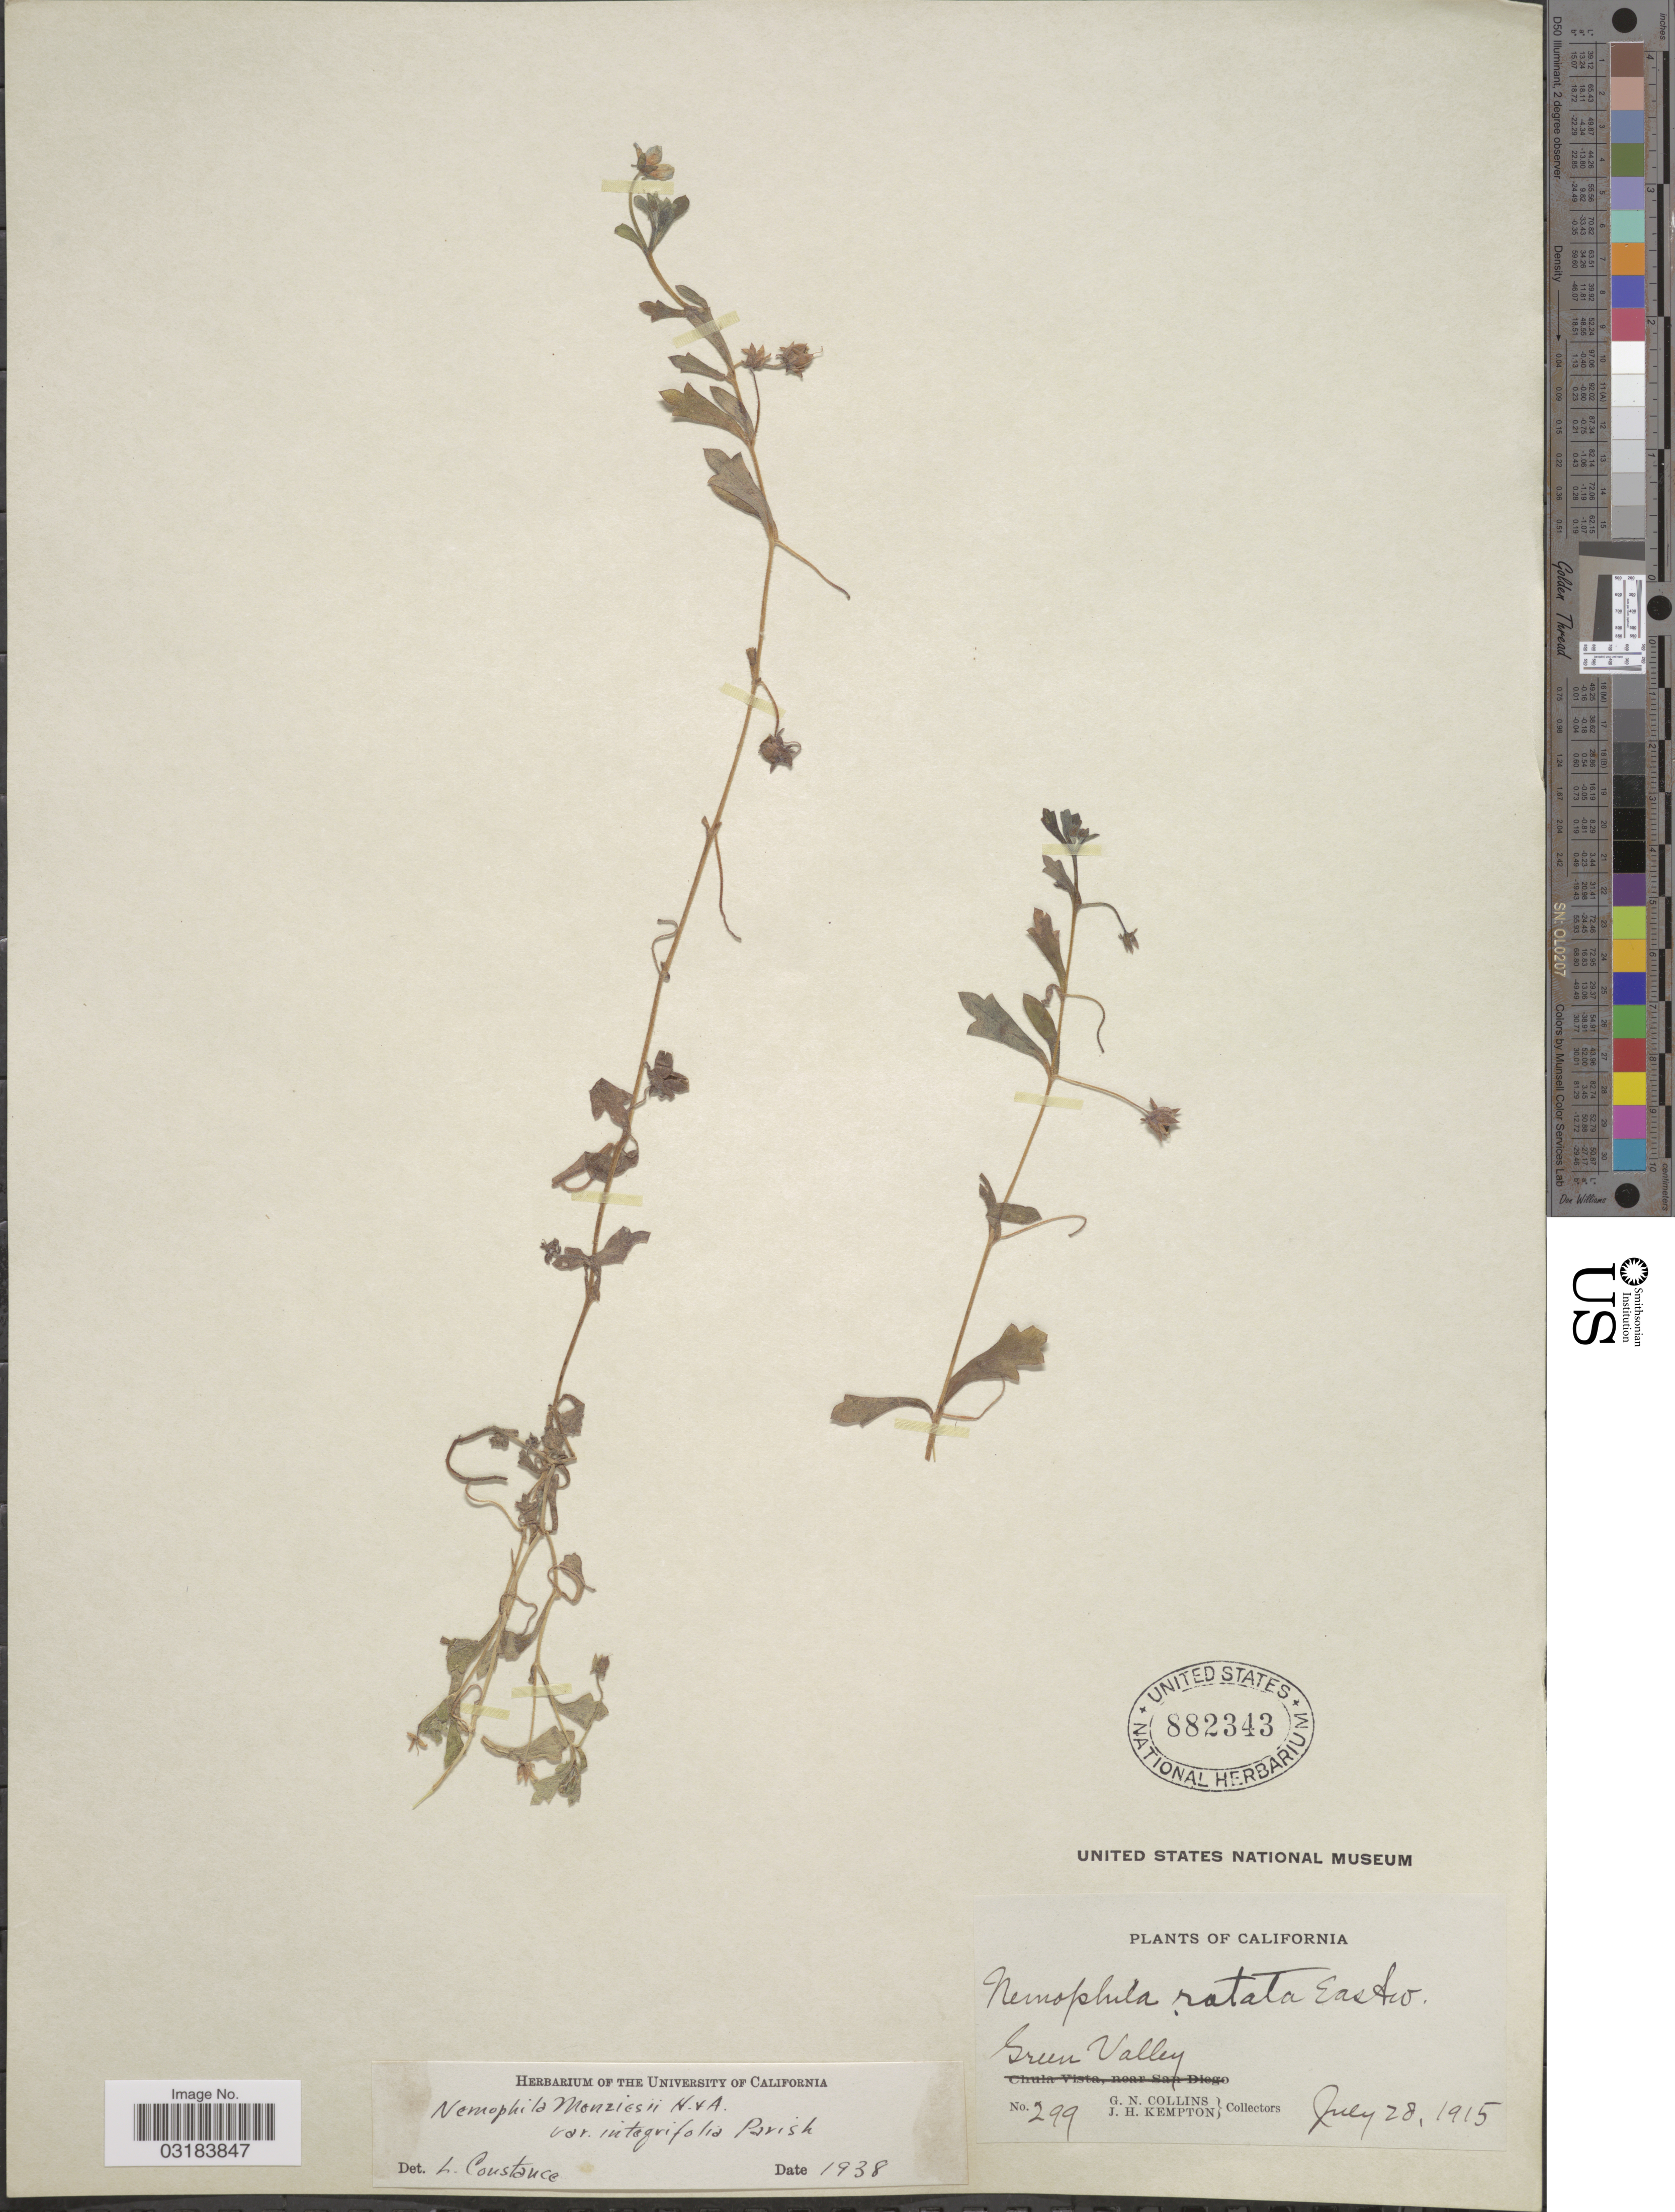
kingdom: Plantae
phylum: Tracheophyta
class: Magnoliopsida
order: Boraginales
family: Hydrophyllaceae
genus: Nemophila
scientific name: Nemophila menziesii var. integrifolia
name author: Hook. & Arn.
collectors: G. Collins & J. H. Kempton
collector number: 299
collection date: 1915-07-28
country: United States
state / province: California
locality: Green Valley.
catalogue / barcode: US 882343